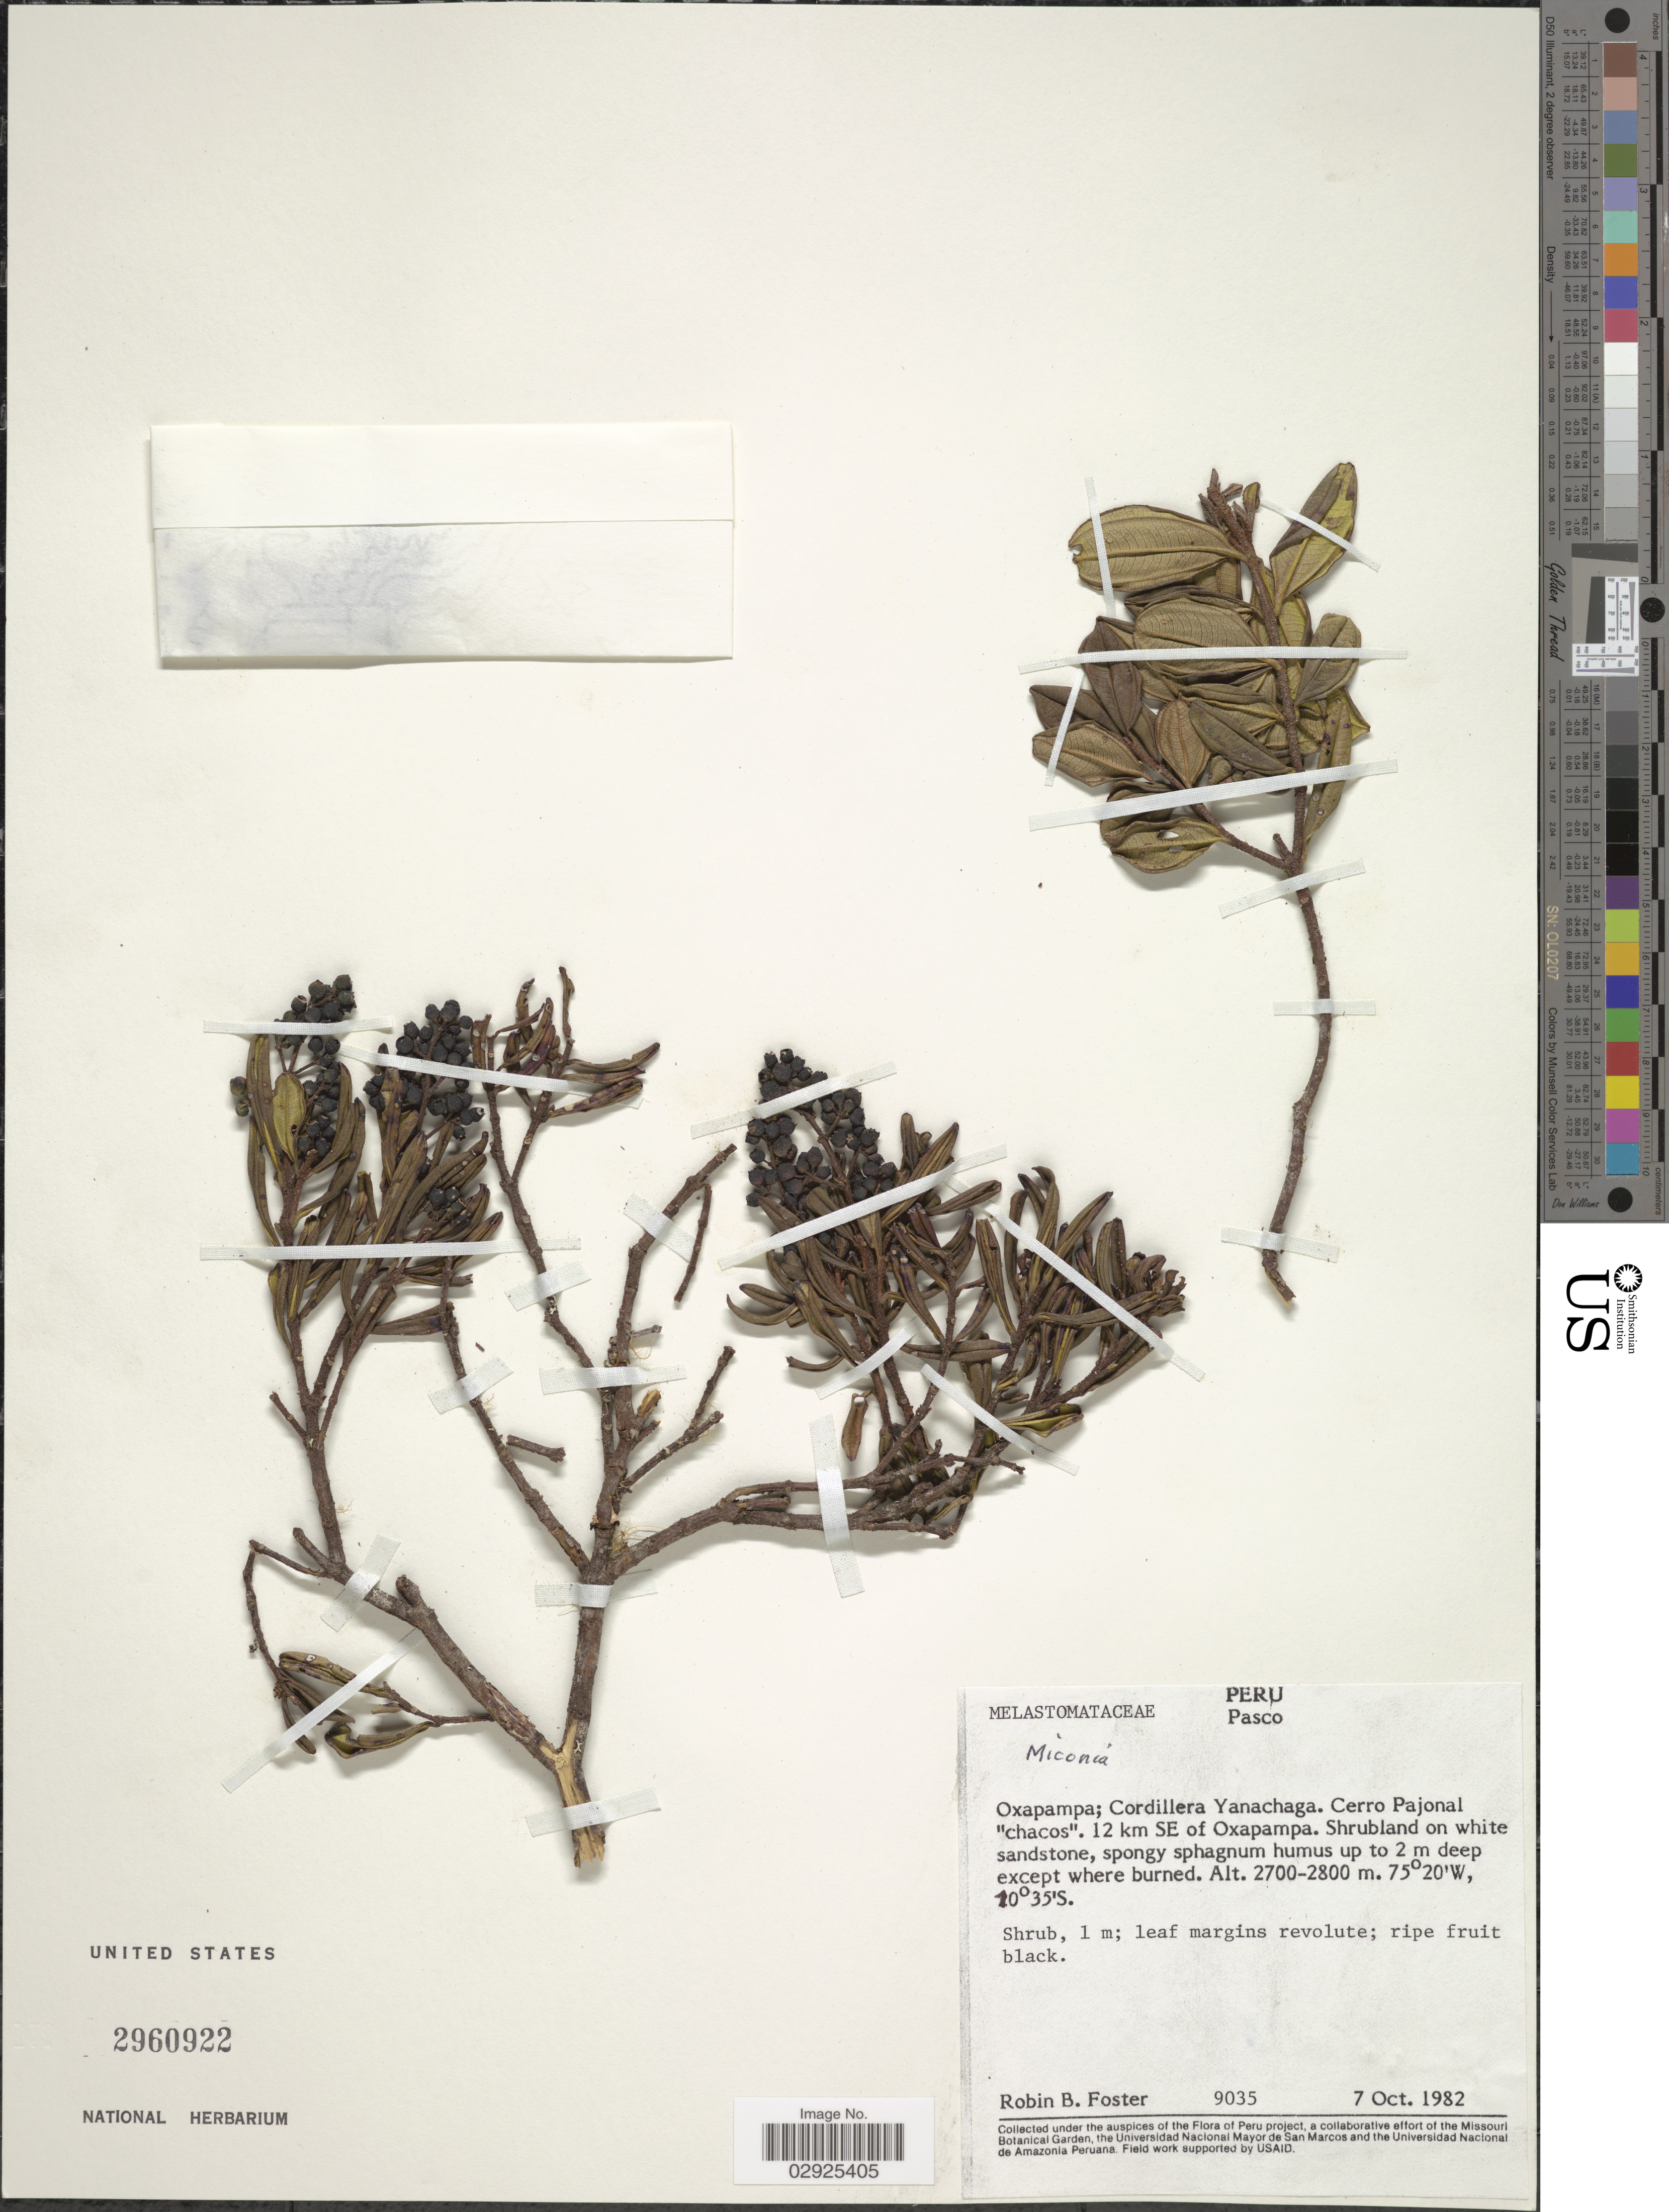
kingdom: Plantae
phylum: Tracheophyta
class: Magnoliopsida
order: Myrtales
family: Melastomataceae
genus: Miconia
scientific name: Miconia sp.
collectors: R. B. Foster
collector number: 9035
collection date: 1982-10-07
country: Peru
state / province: Pasco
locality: Oxapampa: Cordillera Yanachaga, Cerro Pajonal "chacos", 12 km SE of Oxapampa.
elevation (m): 2700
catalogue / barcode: US 2960922